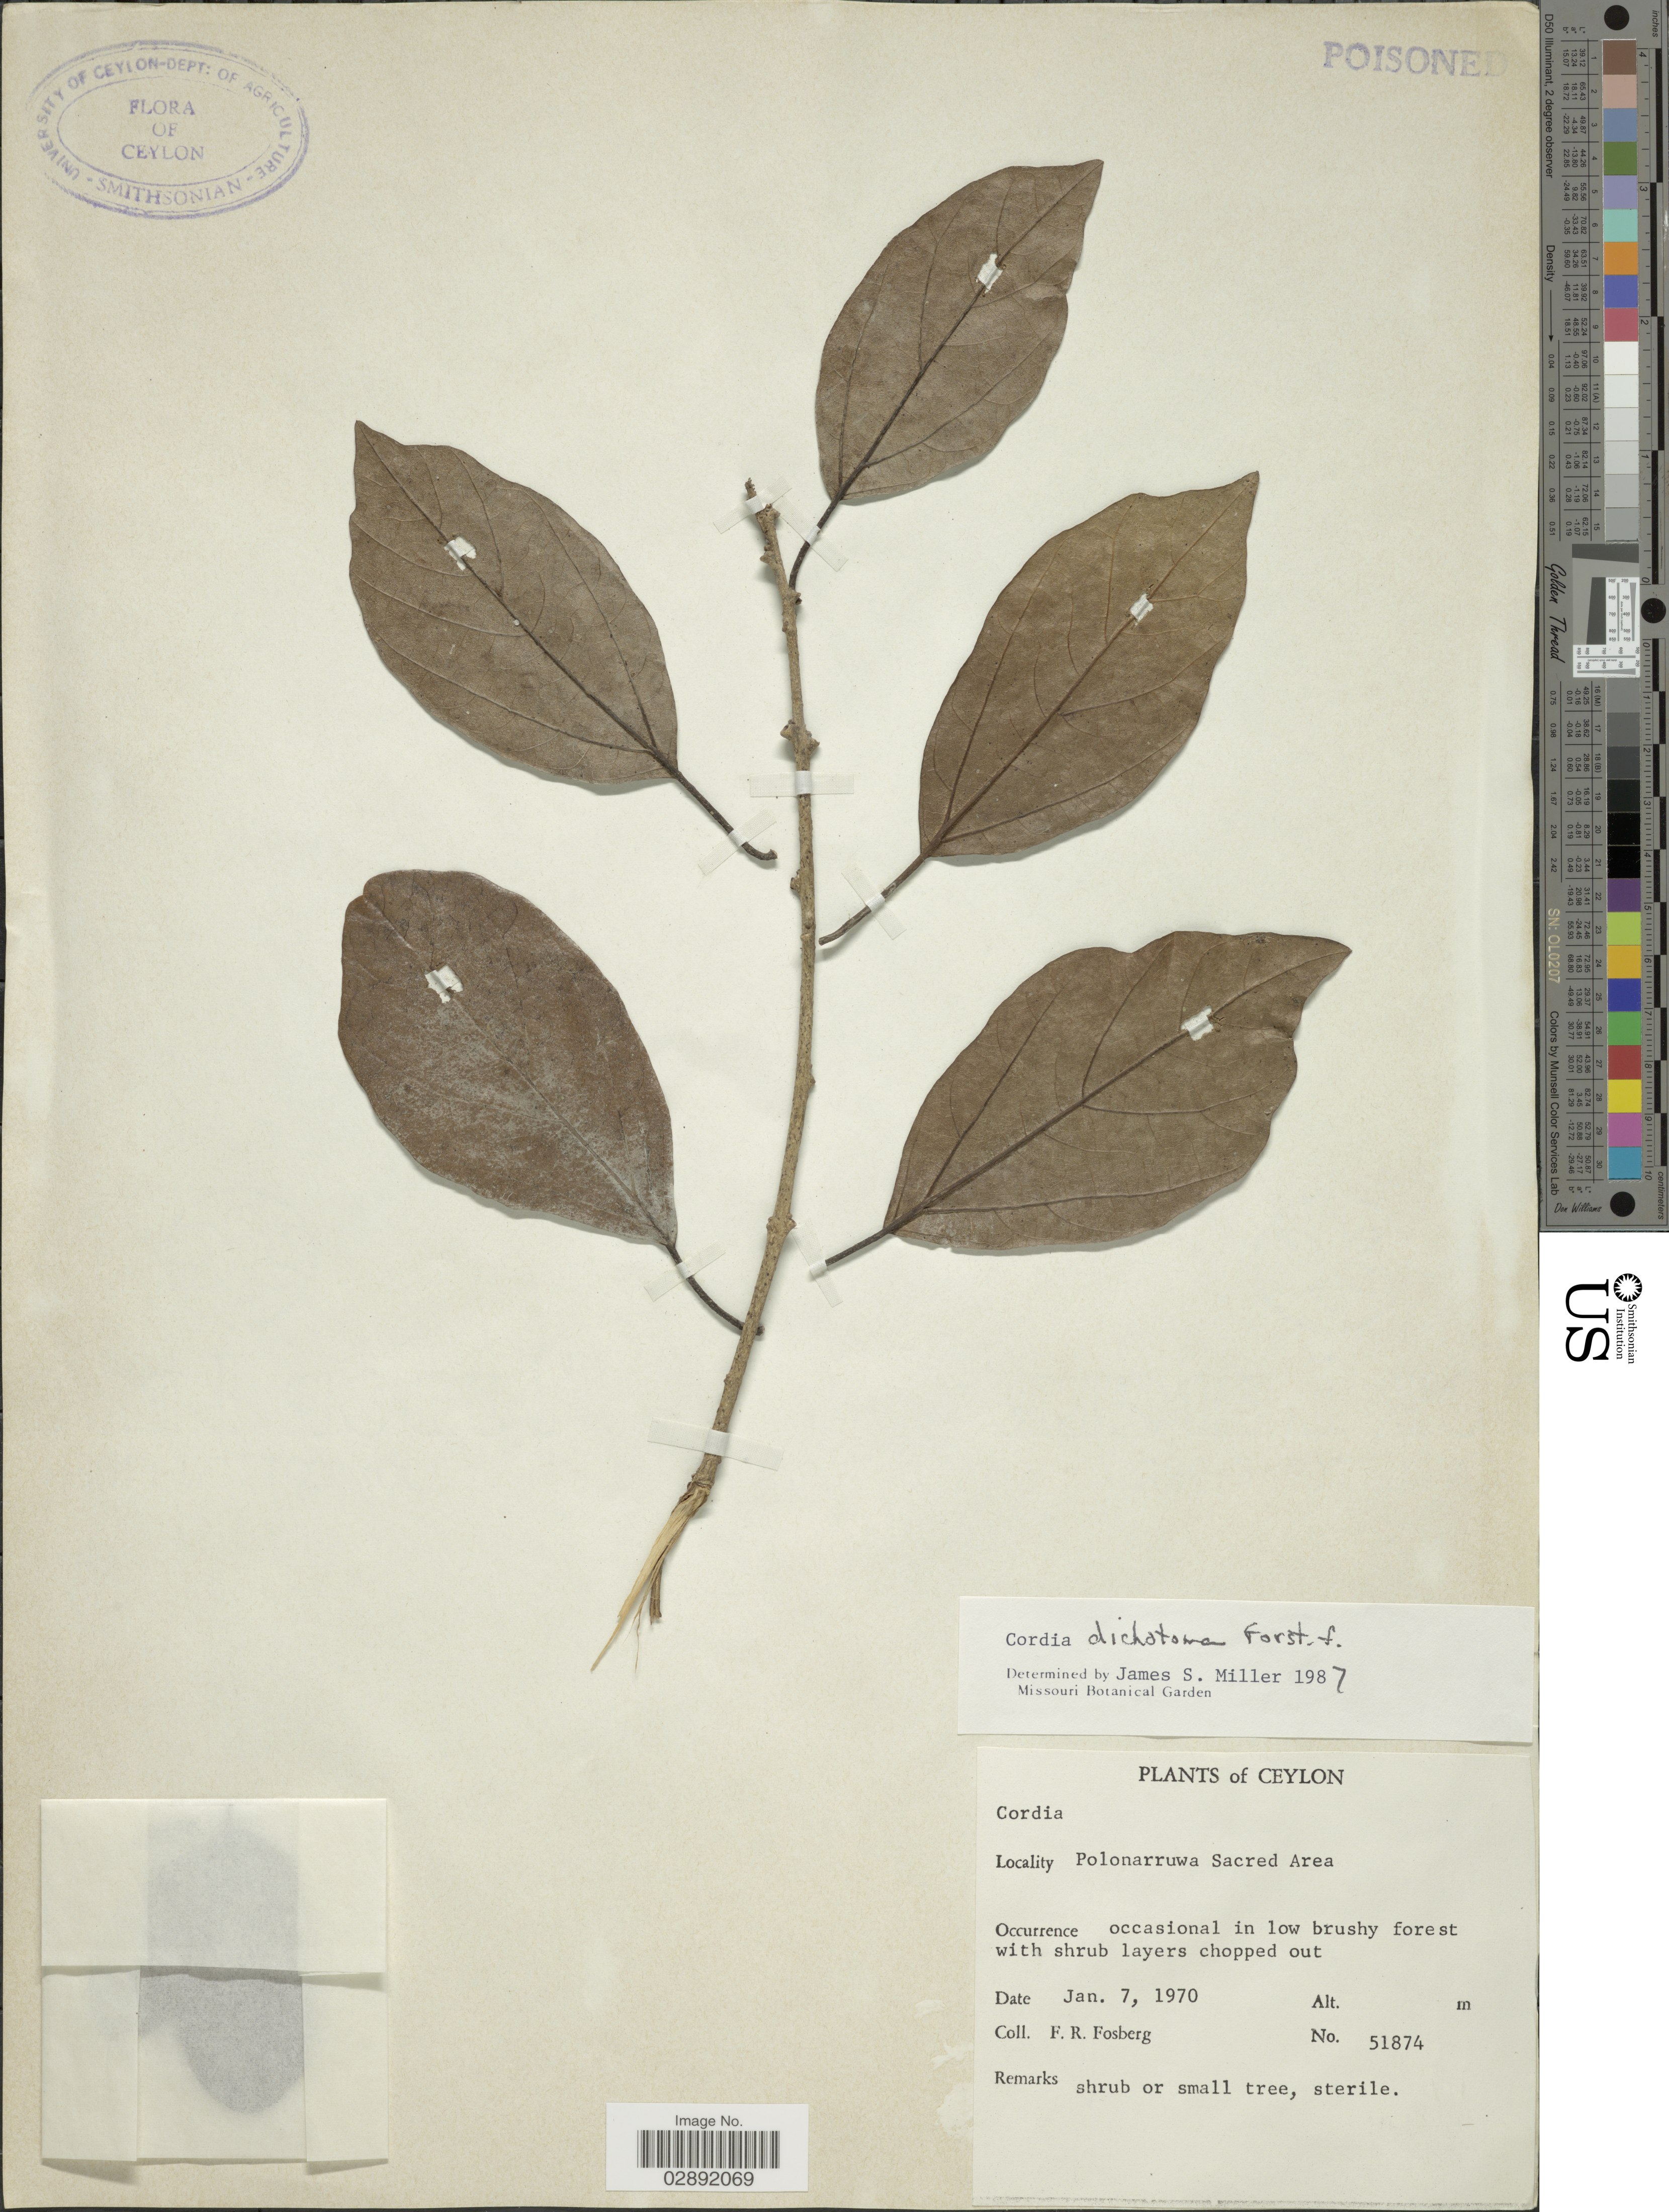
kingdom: Plantae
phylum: Tracheophyta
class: Magnoliopsida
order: Boraginales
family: Cordiaceae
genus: Cordia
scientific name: Cordia dichotoma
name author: G. Forst.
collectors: F. R. Fosberg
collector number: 51874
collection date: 1970-01-07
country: Sri Lanka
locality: Ceylon, Polonarruwa Sacred Area.